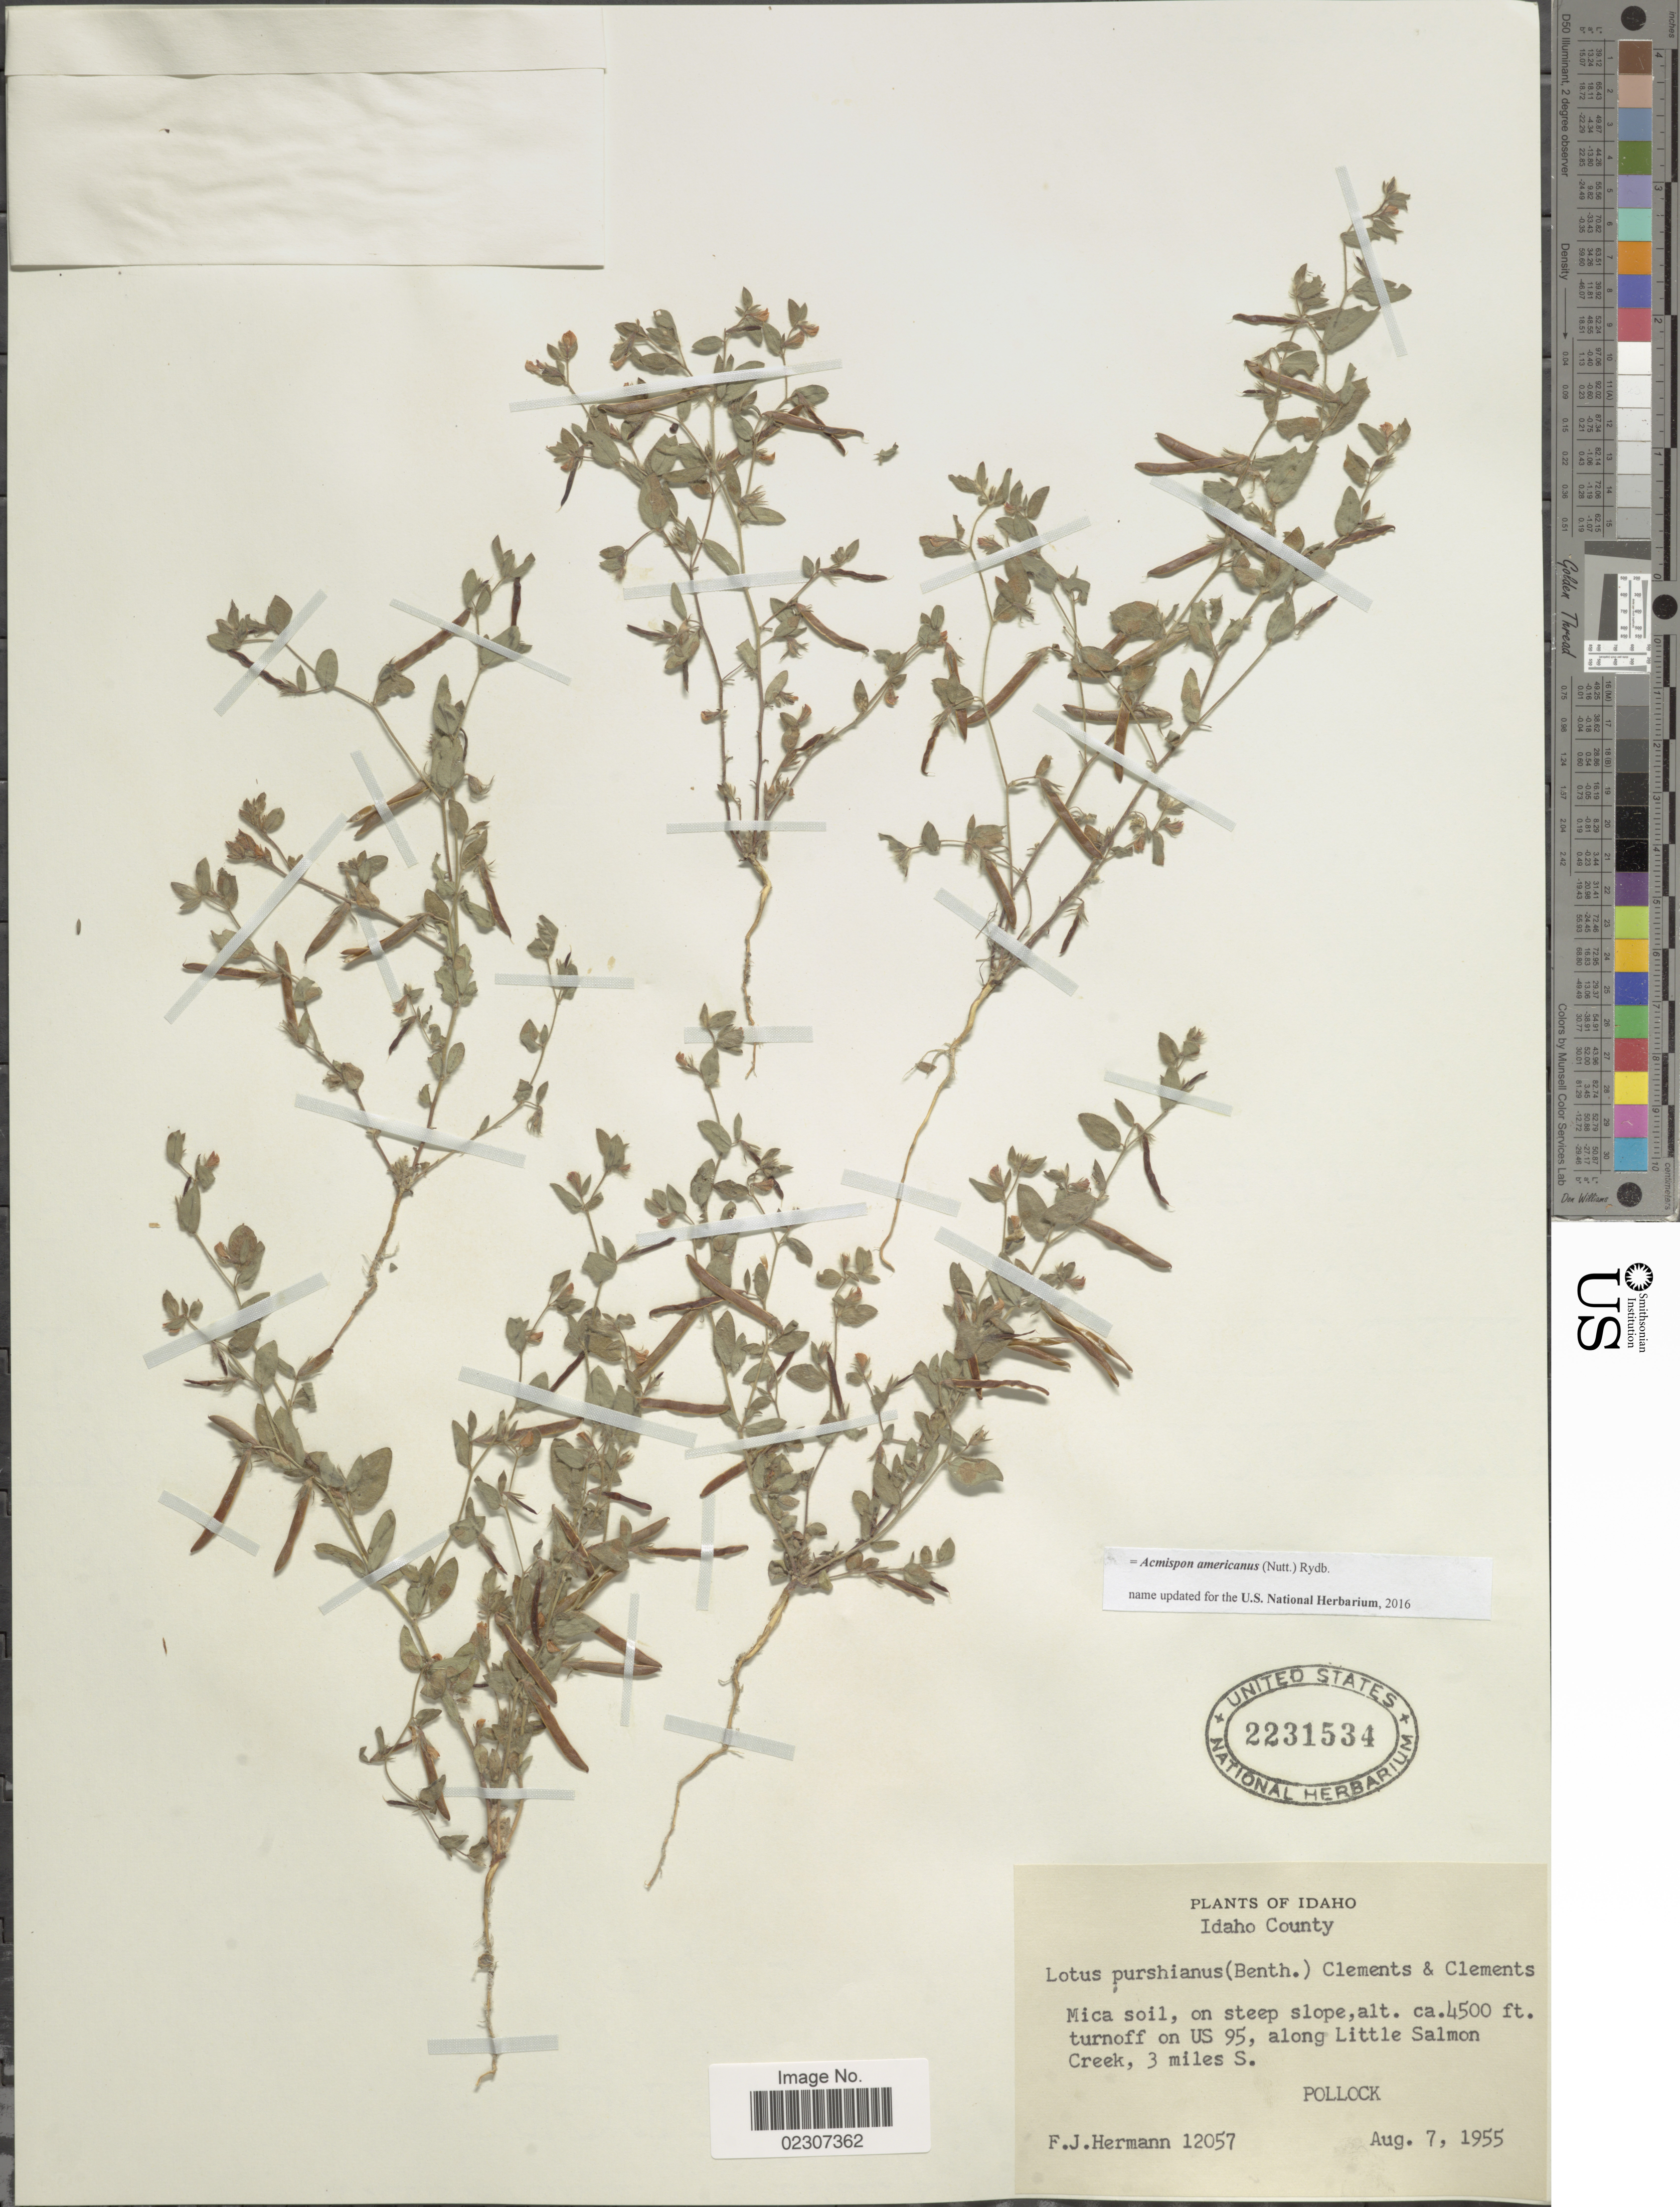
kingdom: Plantae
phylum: Tracheophyta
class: Magnoliopsida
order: Fabales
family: Fabaceae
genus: Acmispon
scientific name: Acmispon americanus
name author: (Nutt.) Rydb.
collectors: F. J. Hermann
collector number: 12057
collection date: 1955-08-07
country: United States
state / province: Idaho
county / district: Idaho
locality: Mica soil, on steeo slope, turnoff on US 95, along Little Salmon Creek, 3miles S. Pollock.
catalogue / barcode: US 2231534